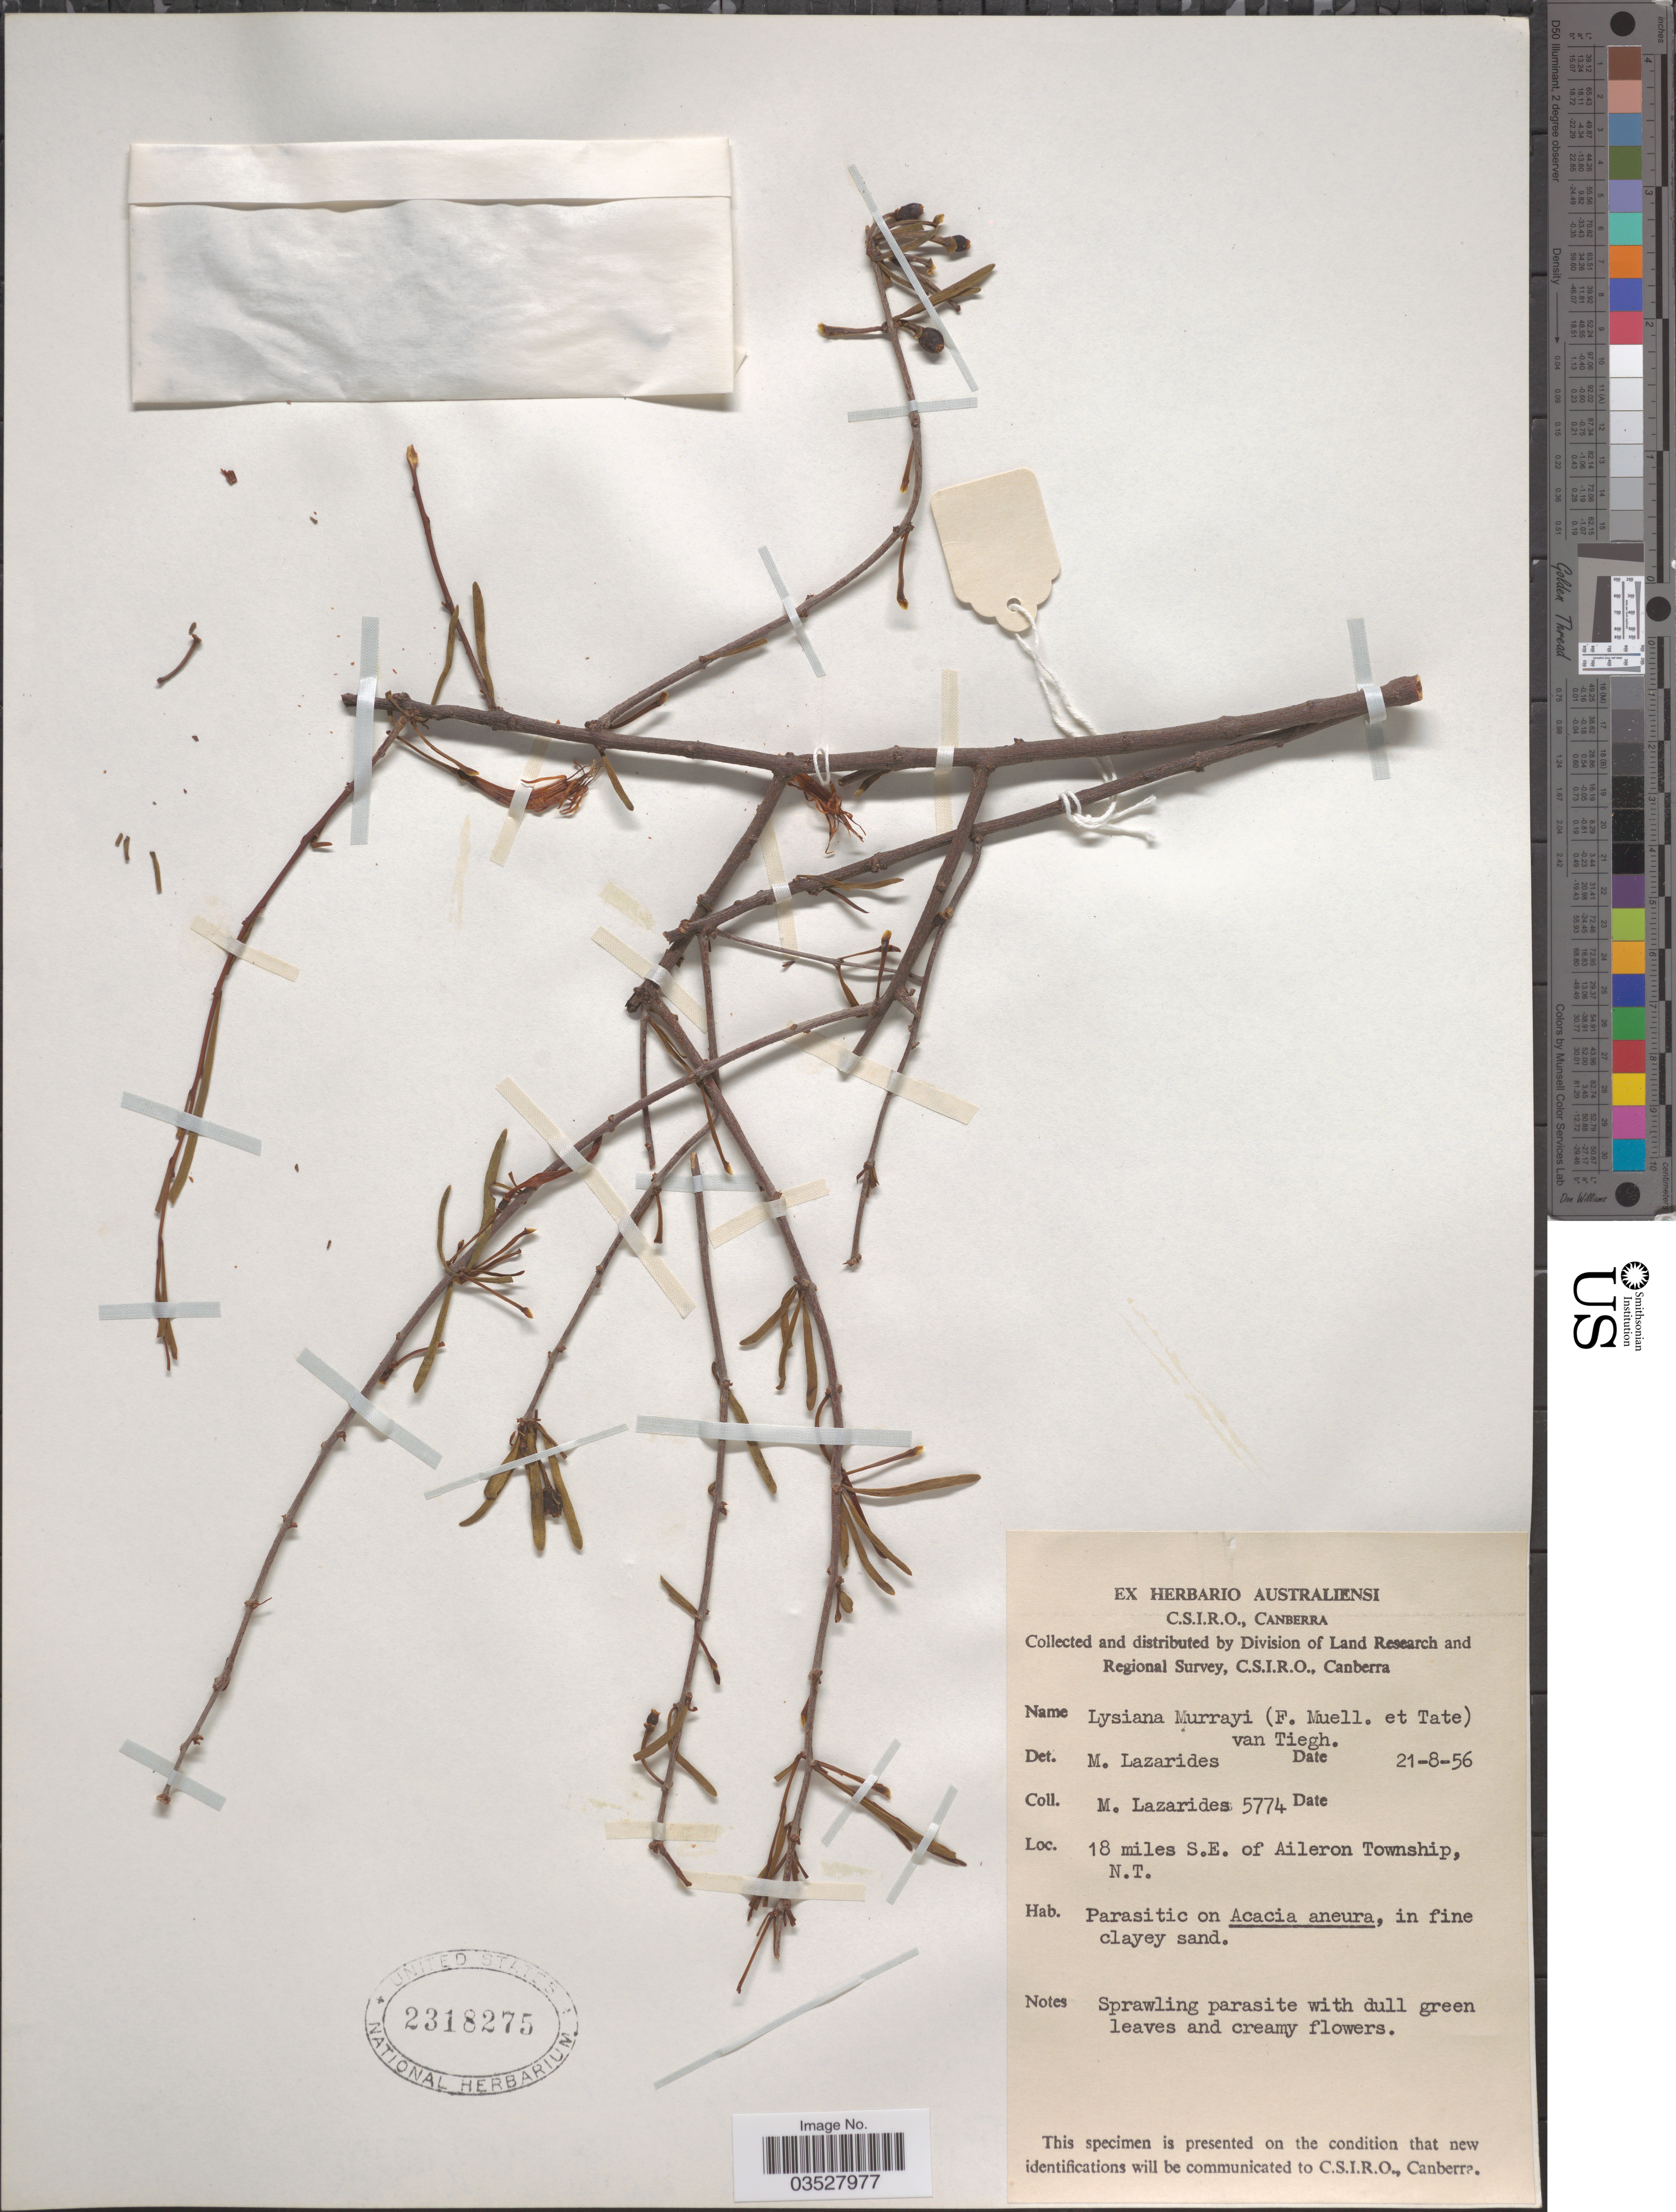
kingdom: Plantae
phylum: Tracheophyta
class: Magnoliopsida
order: Santalales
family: Loranthaceae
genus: Lysiana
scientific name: Lysiana murrayi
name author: Tiegh.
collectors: M. Lazarides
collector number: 5774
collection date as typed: Transcribed d/m/y: 21/8/56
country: Australia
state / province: Northern Territory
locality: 18 miles S.E. of Aileron Township, N.T.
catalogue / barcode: US 2318275